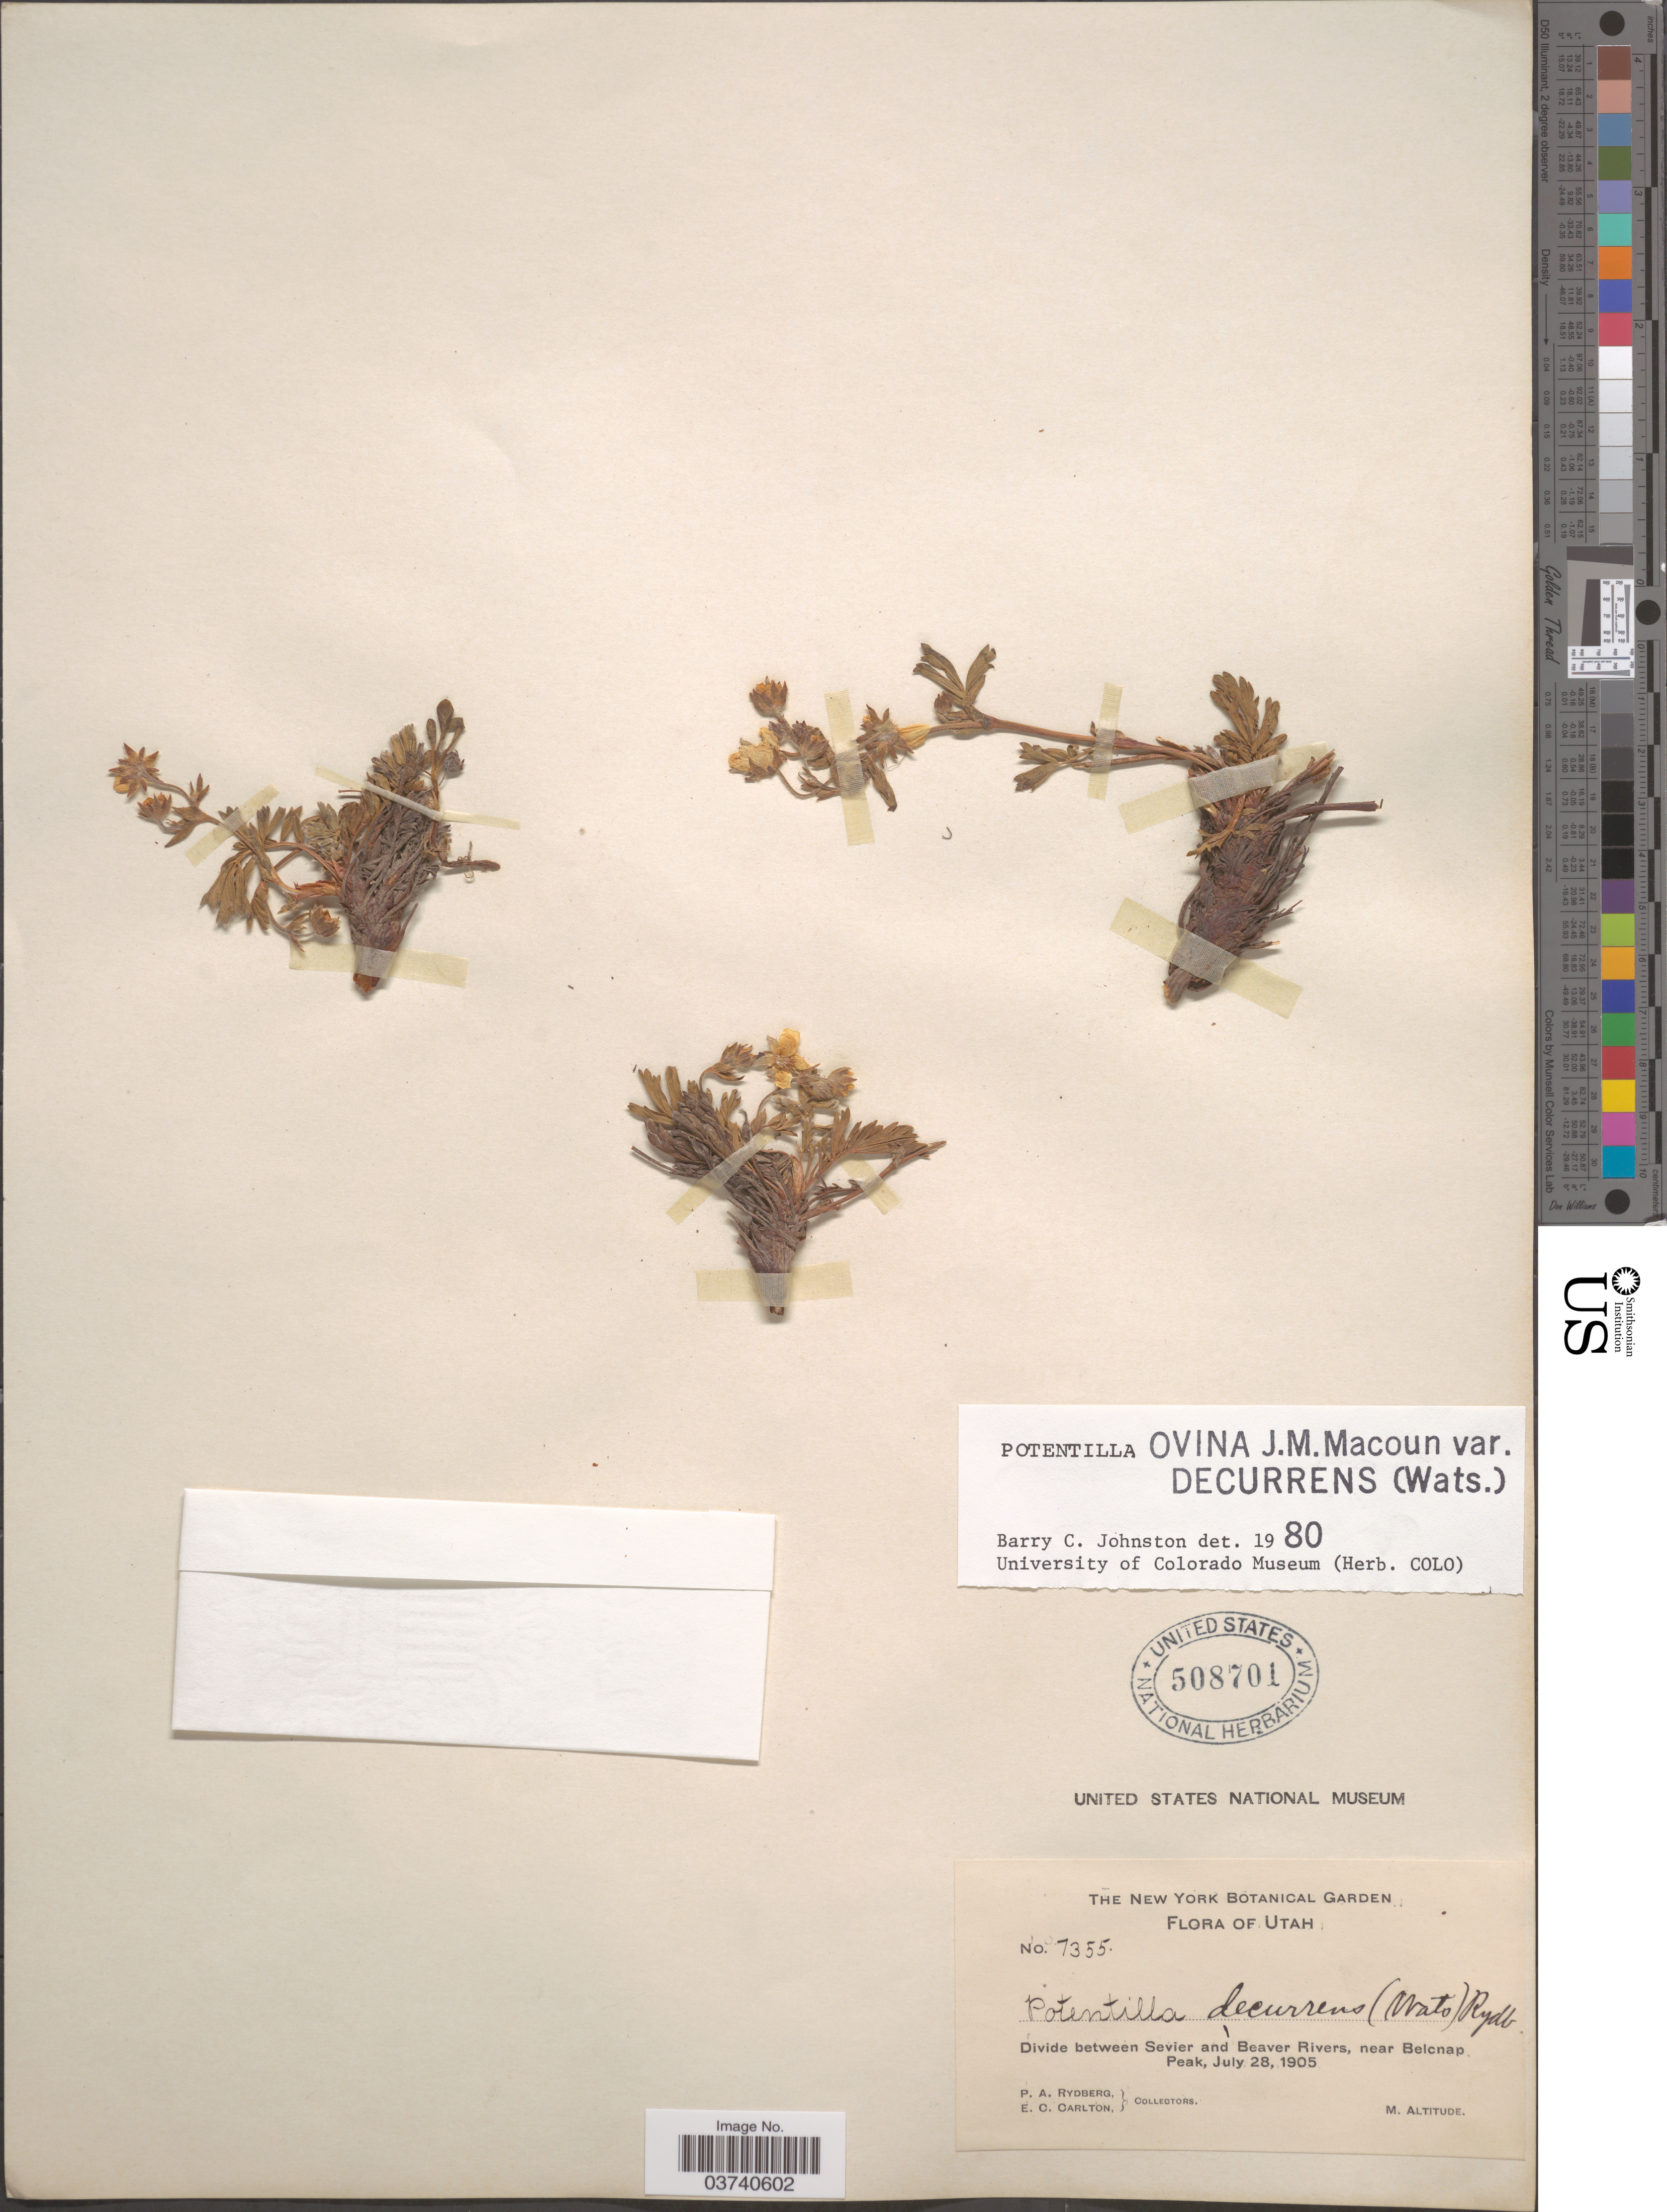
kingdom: Plantae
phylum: Tracheophyta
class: Magnoliopsida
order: Rosales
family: Rosaceae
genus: Potentilla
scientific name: Potentilla ovina var. decurrens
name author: (S. Watson) S.L. Welsh & B.C. Johnst.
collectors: P. A. Rydberg & E. Carlton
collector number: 7335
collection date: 1905-07-28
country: United States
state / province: Utah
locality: Divide between Sevier and Beaver Rivers, near Belcnap Peak.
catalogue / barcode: US 508701